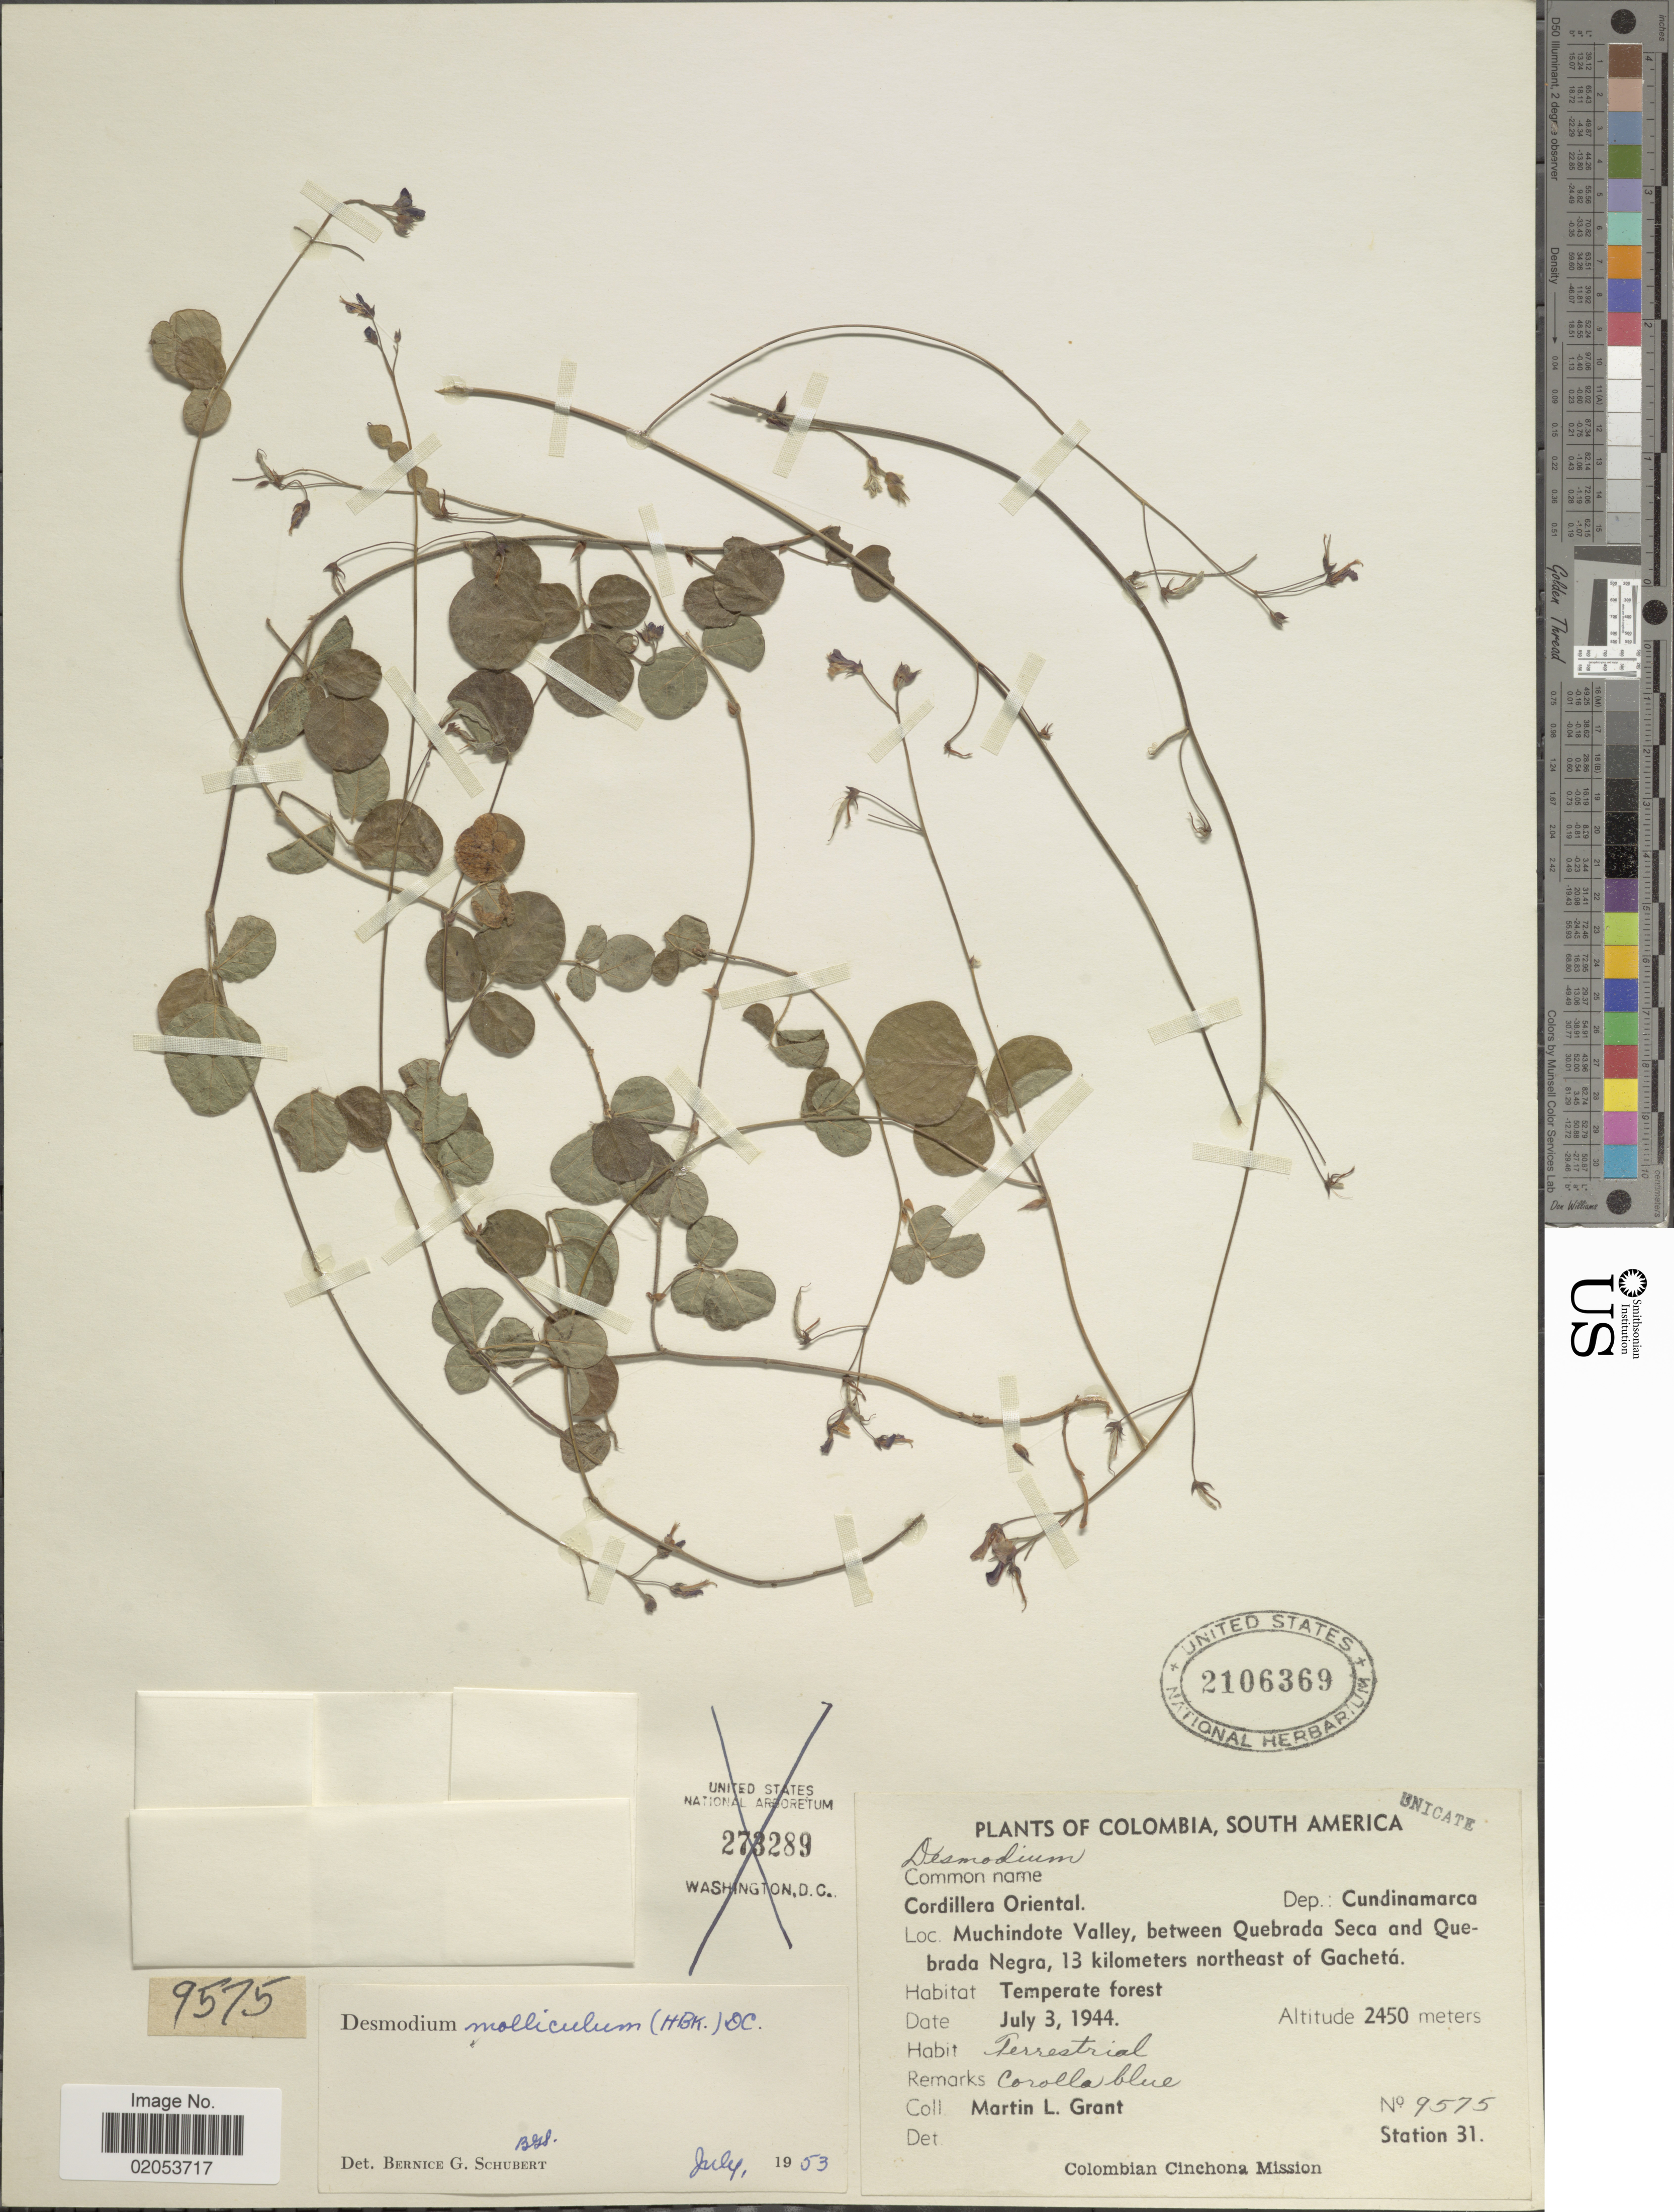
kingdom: Plantae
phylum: Tracheophyta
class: Magnoliopsida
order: Fabales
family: Fabaceae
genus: Desmodium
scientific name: Desmodium molliculum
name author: (Kunth) DC.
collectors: M. L. Grant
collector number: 9575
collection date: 1944-07-03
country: Colombia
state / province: Cundinamarca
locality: Cordillera Oriental, Muchindote Valley, between Quebrada Seca and Quebrada Negra, 13 kilometers northeast of Gacheta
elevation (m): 2450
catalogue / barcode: US 2106369